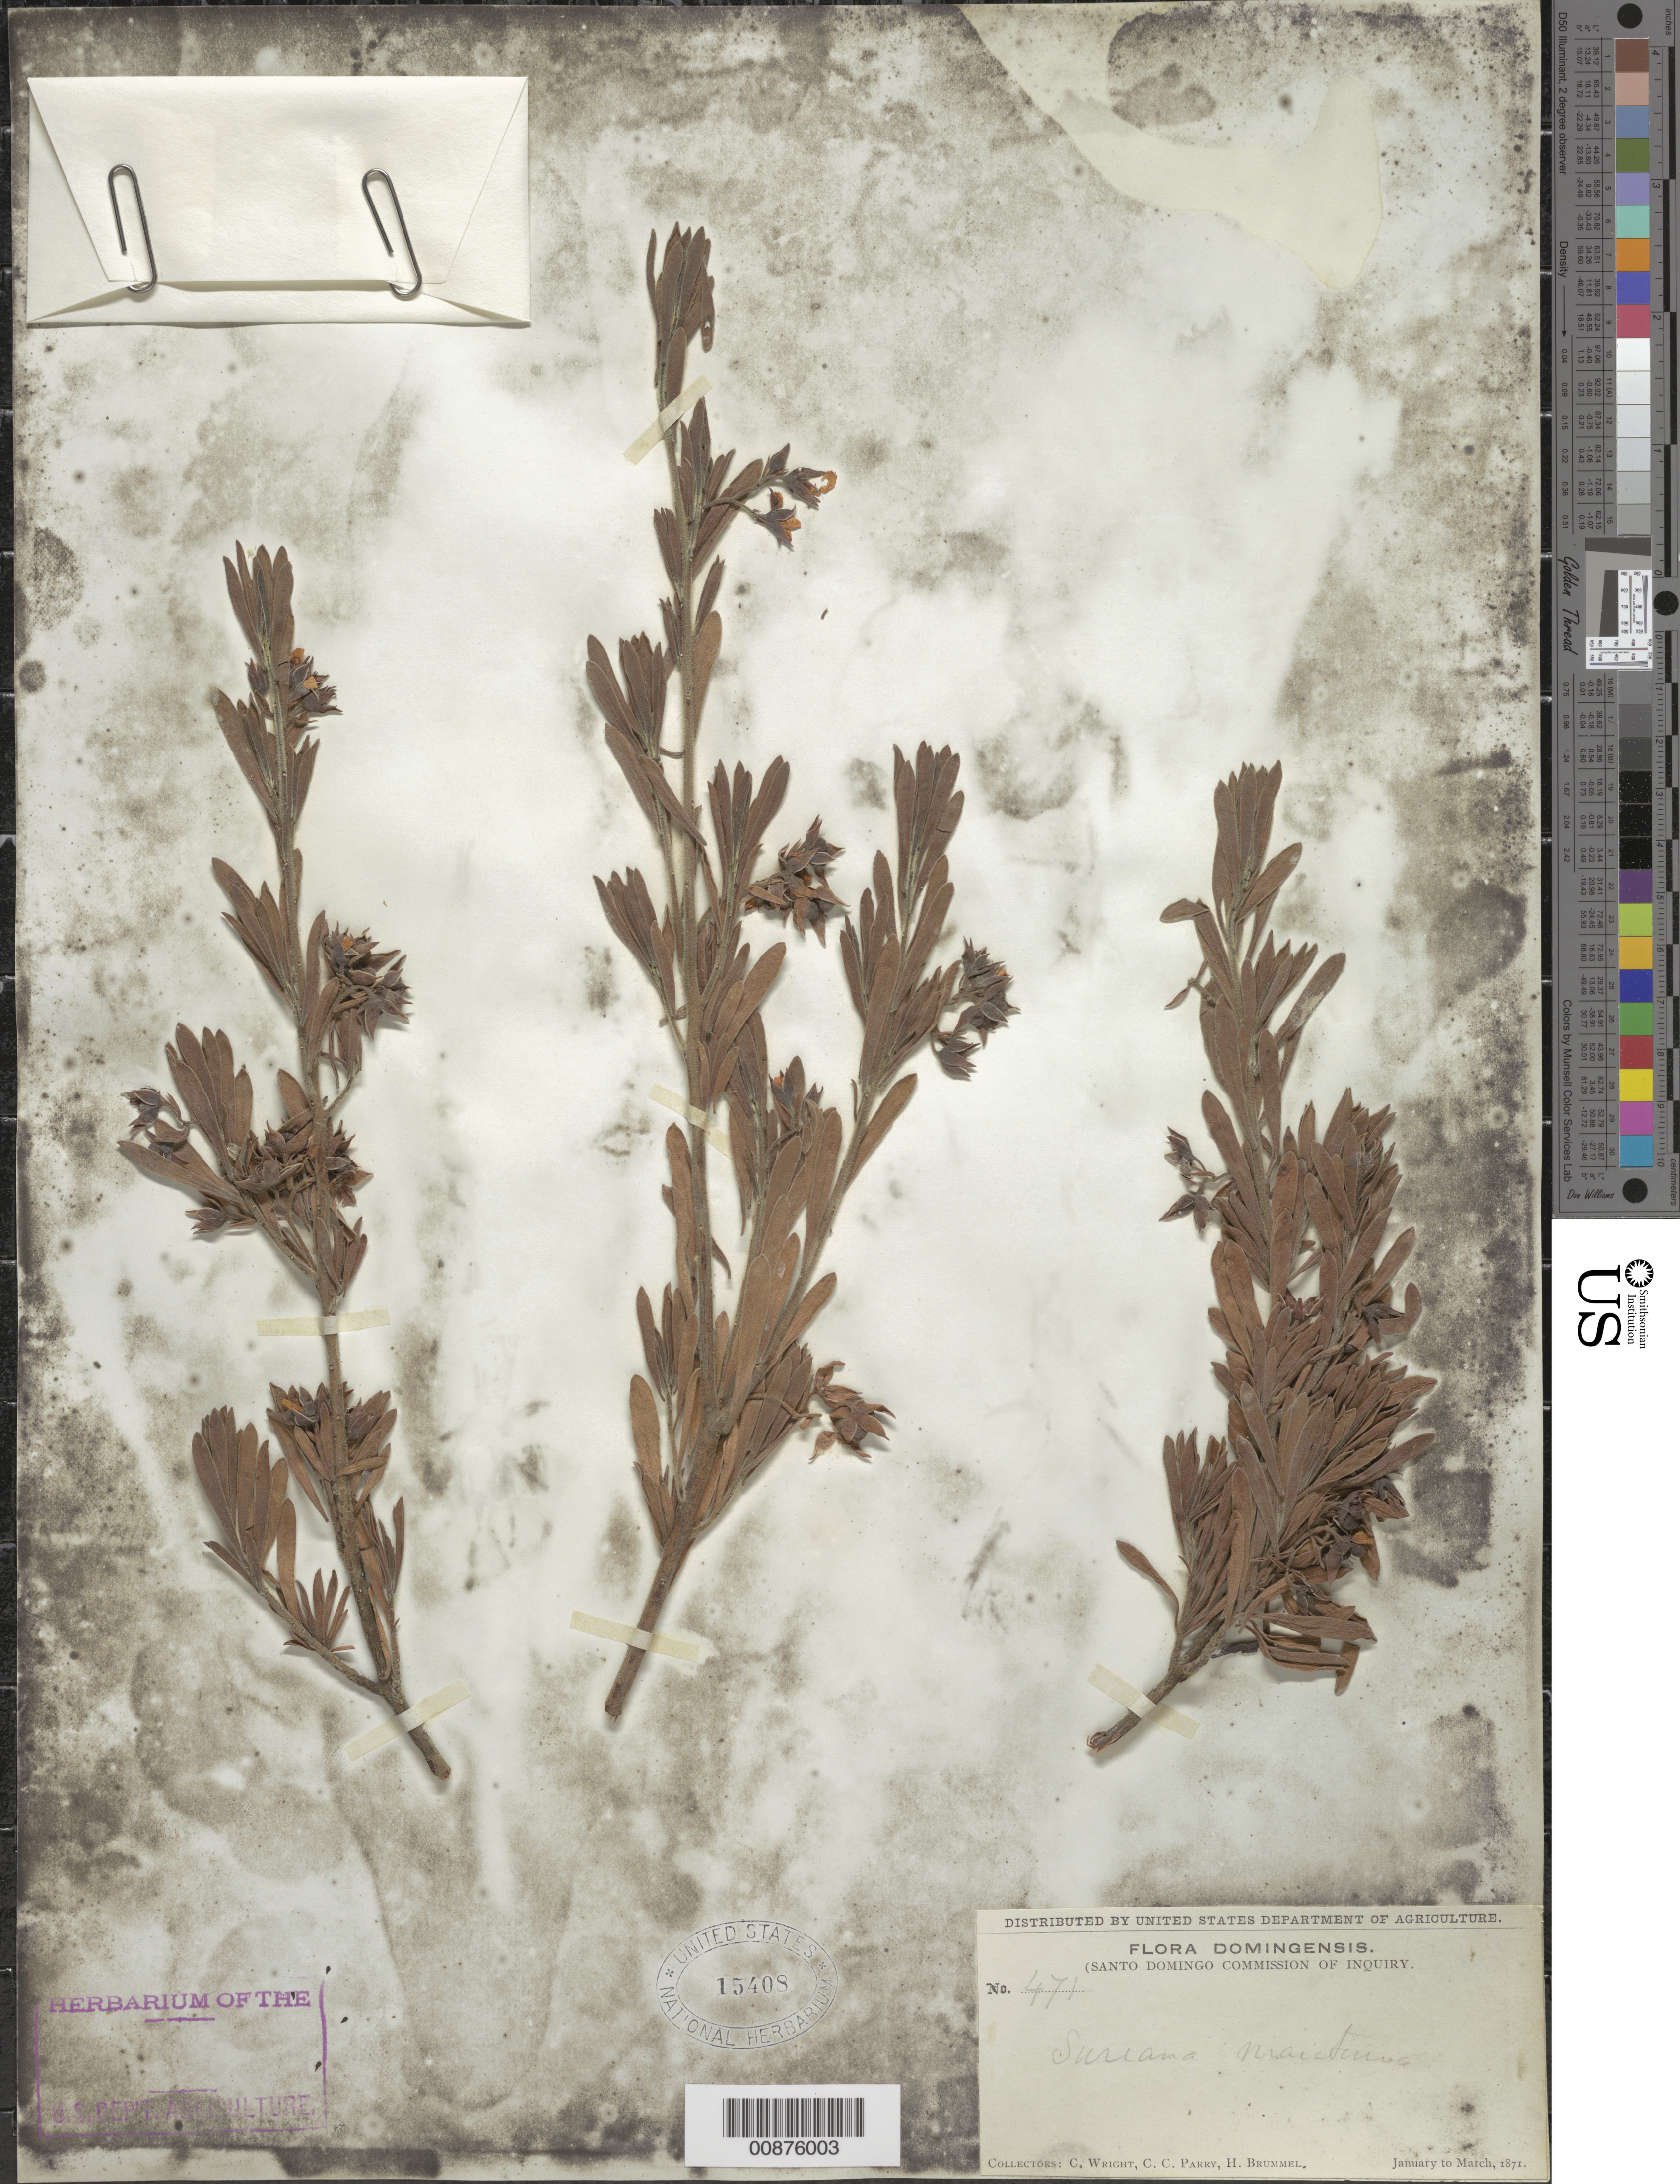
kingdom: Plantae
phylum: Tracheophyta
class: Magnoliopsida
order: Fabales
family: Surianaceae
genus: Suriana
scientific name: Suriana maritima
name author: L.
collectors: C. Wright, C. C. Parry & H. Brummel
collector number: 471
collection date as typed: Jan 1871 to -- Mar 1871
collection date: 1871-01/1871-03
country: Dominican Republic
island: Hispaniola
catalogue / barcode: US 15408